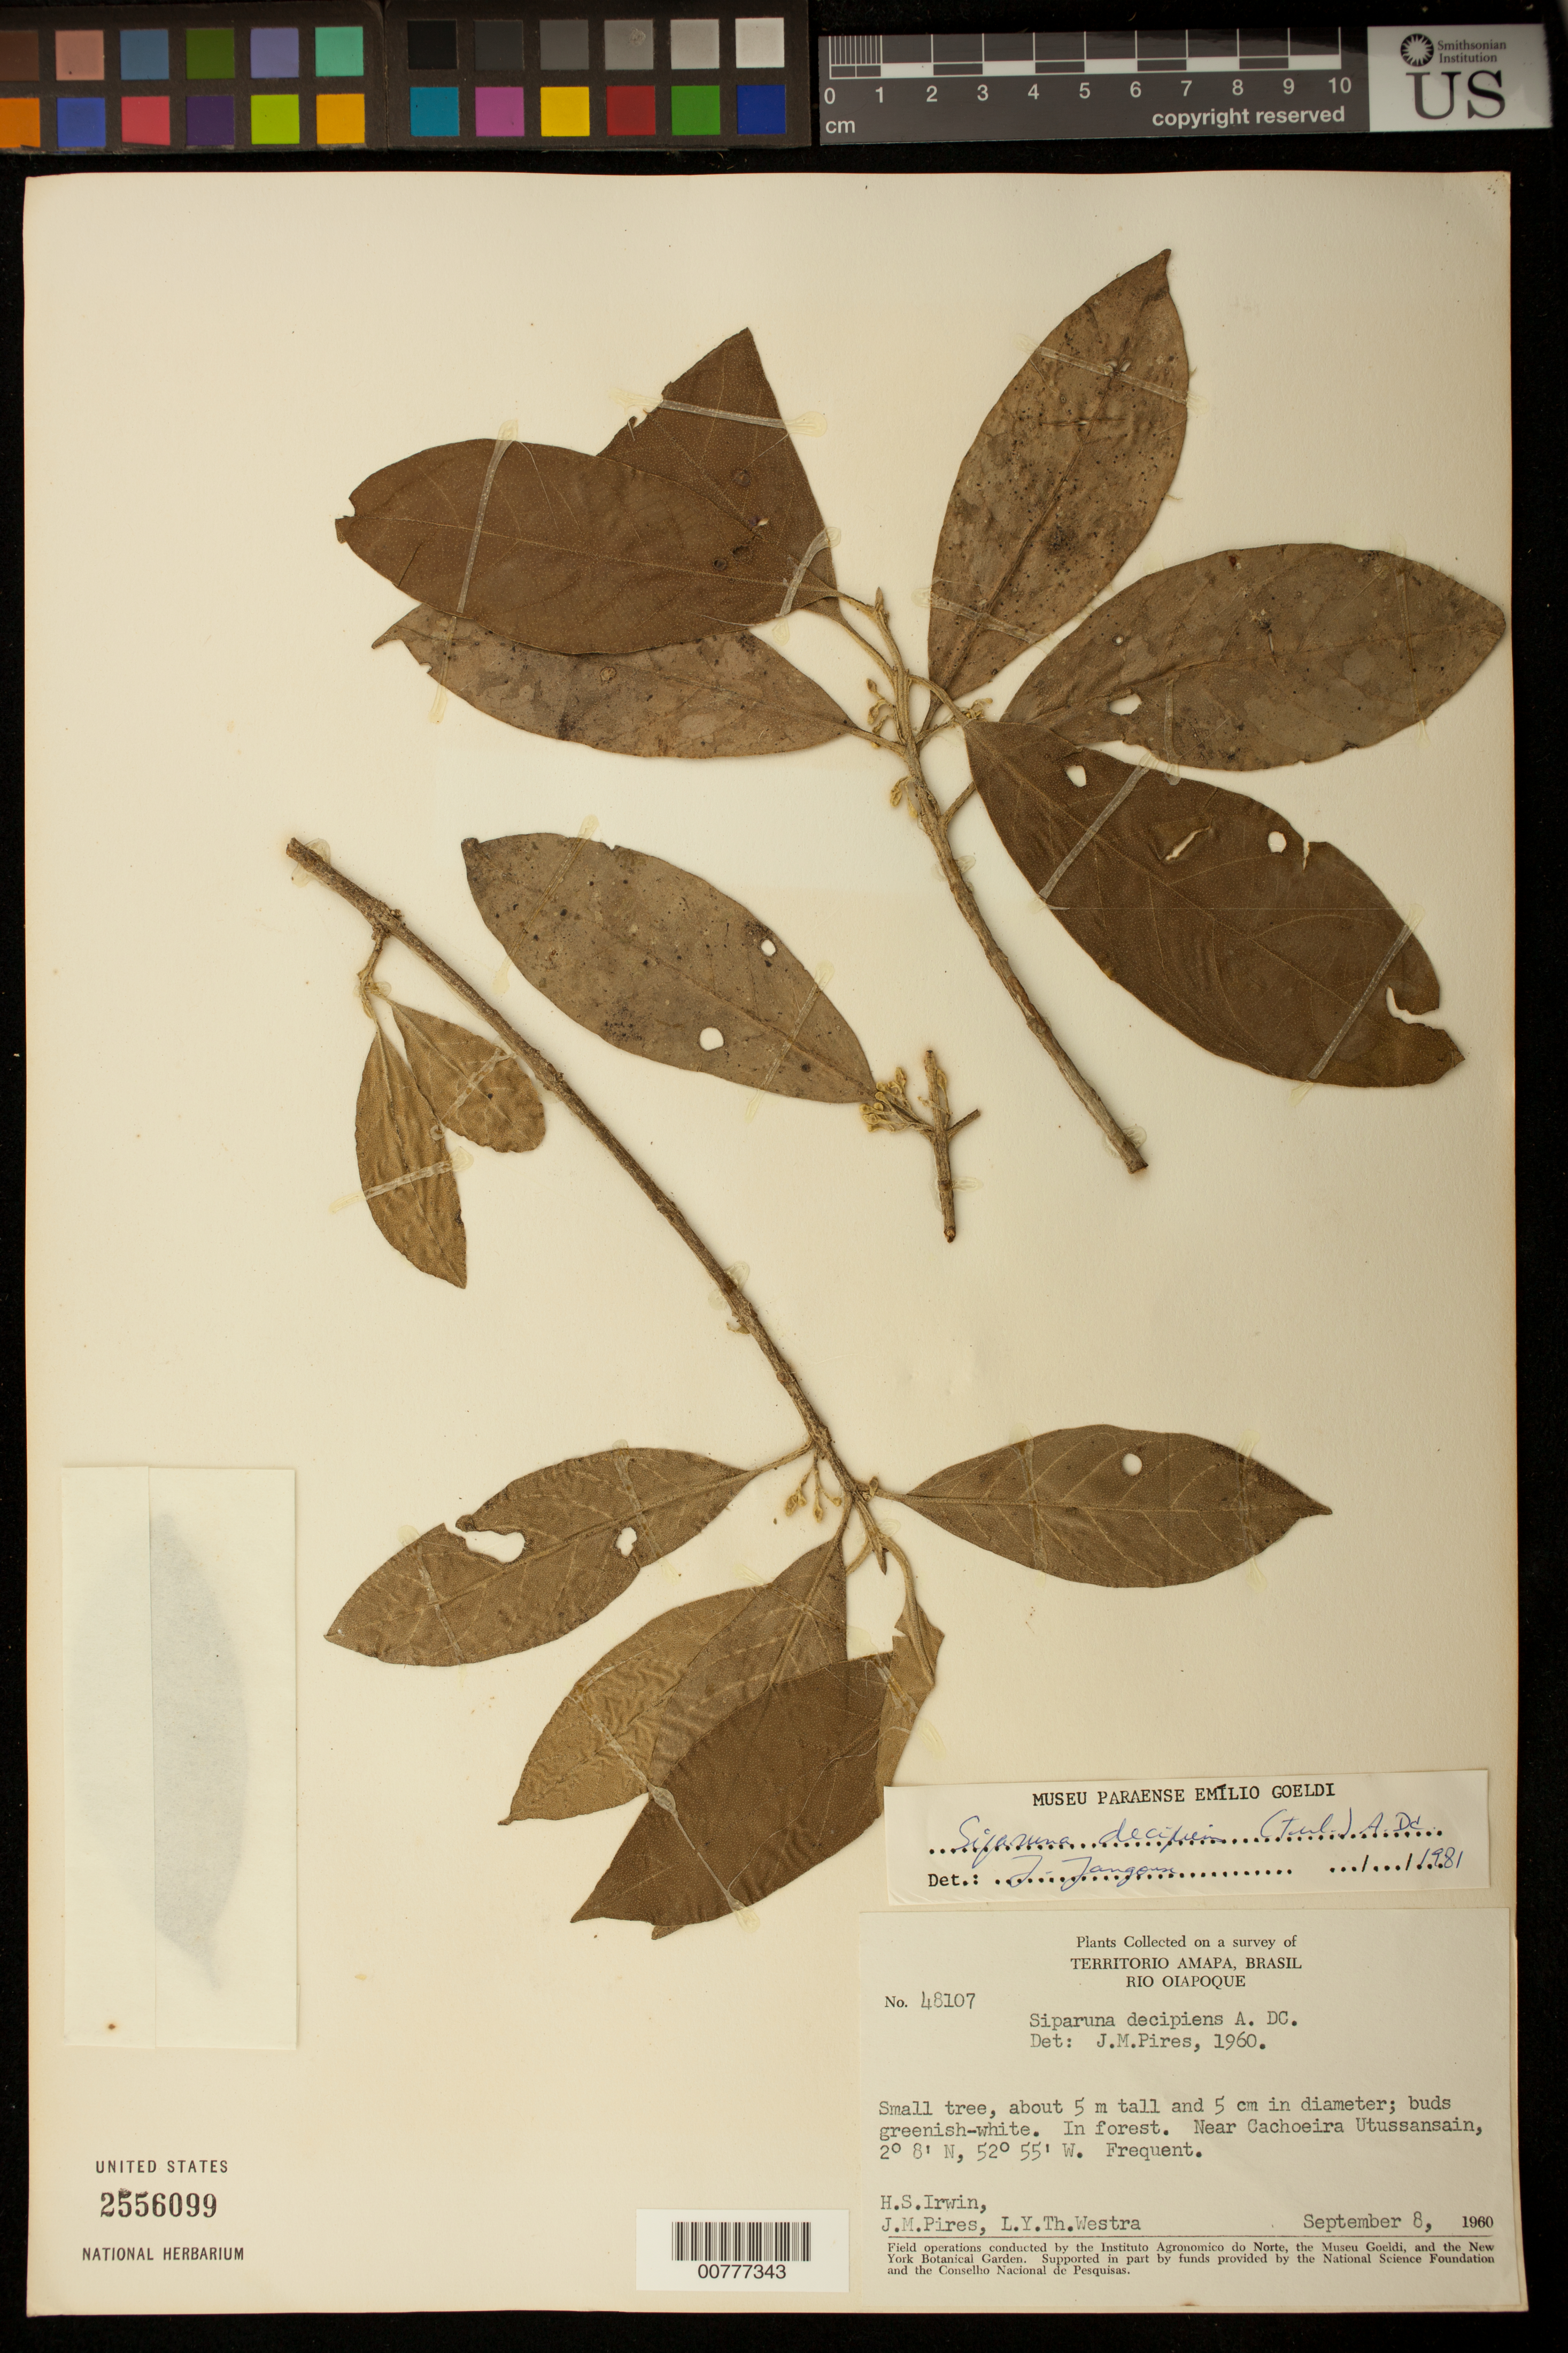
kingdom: Plantae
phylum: Tracheophyta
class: Magnoliopsida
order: Laurales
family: Siparunaceae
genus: Siparuna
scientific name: Siparuna decipiens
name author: (Tul.) A. DC.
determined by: Jangoux, J. I. G.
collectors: H. Irwin, M. J. Pires & L. Y. T. Westra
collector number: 48107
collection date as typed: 8-Sep-60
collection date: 1960-09-08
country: Brazil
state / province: Amapá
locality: Río Oiapoque, near Cachoeira Utussansain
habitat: Forest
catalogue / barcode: US 2556099